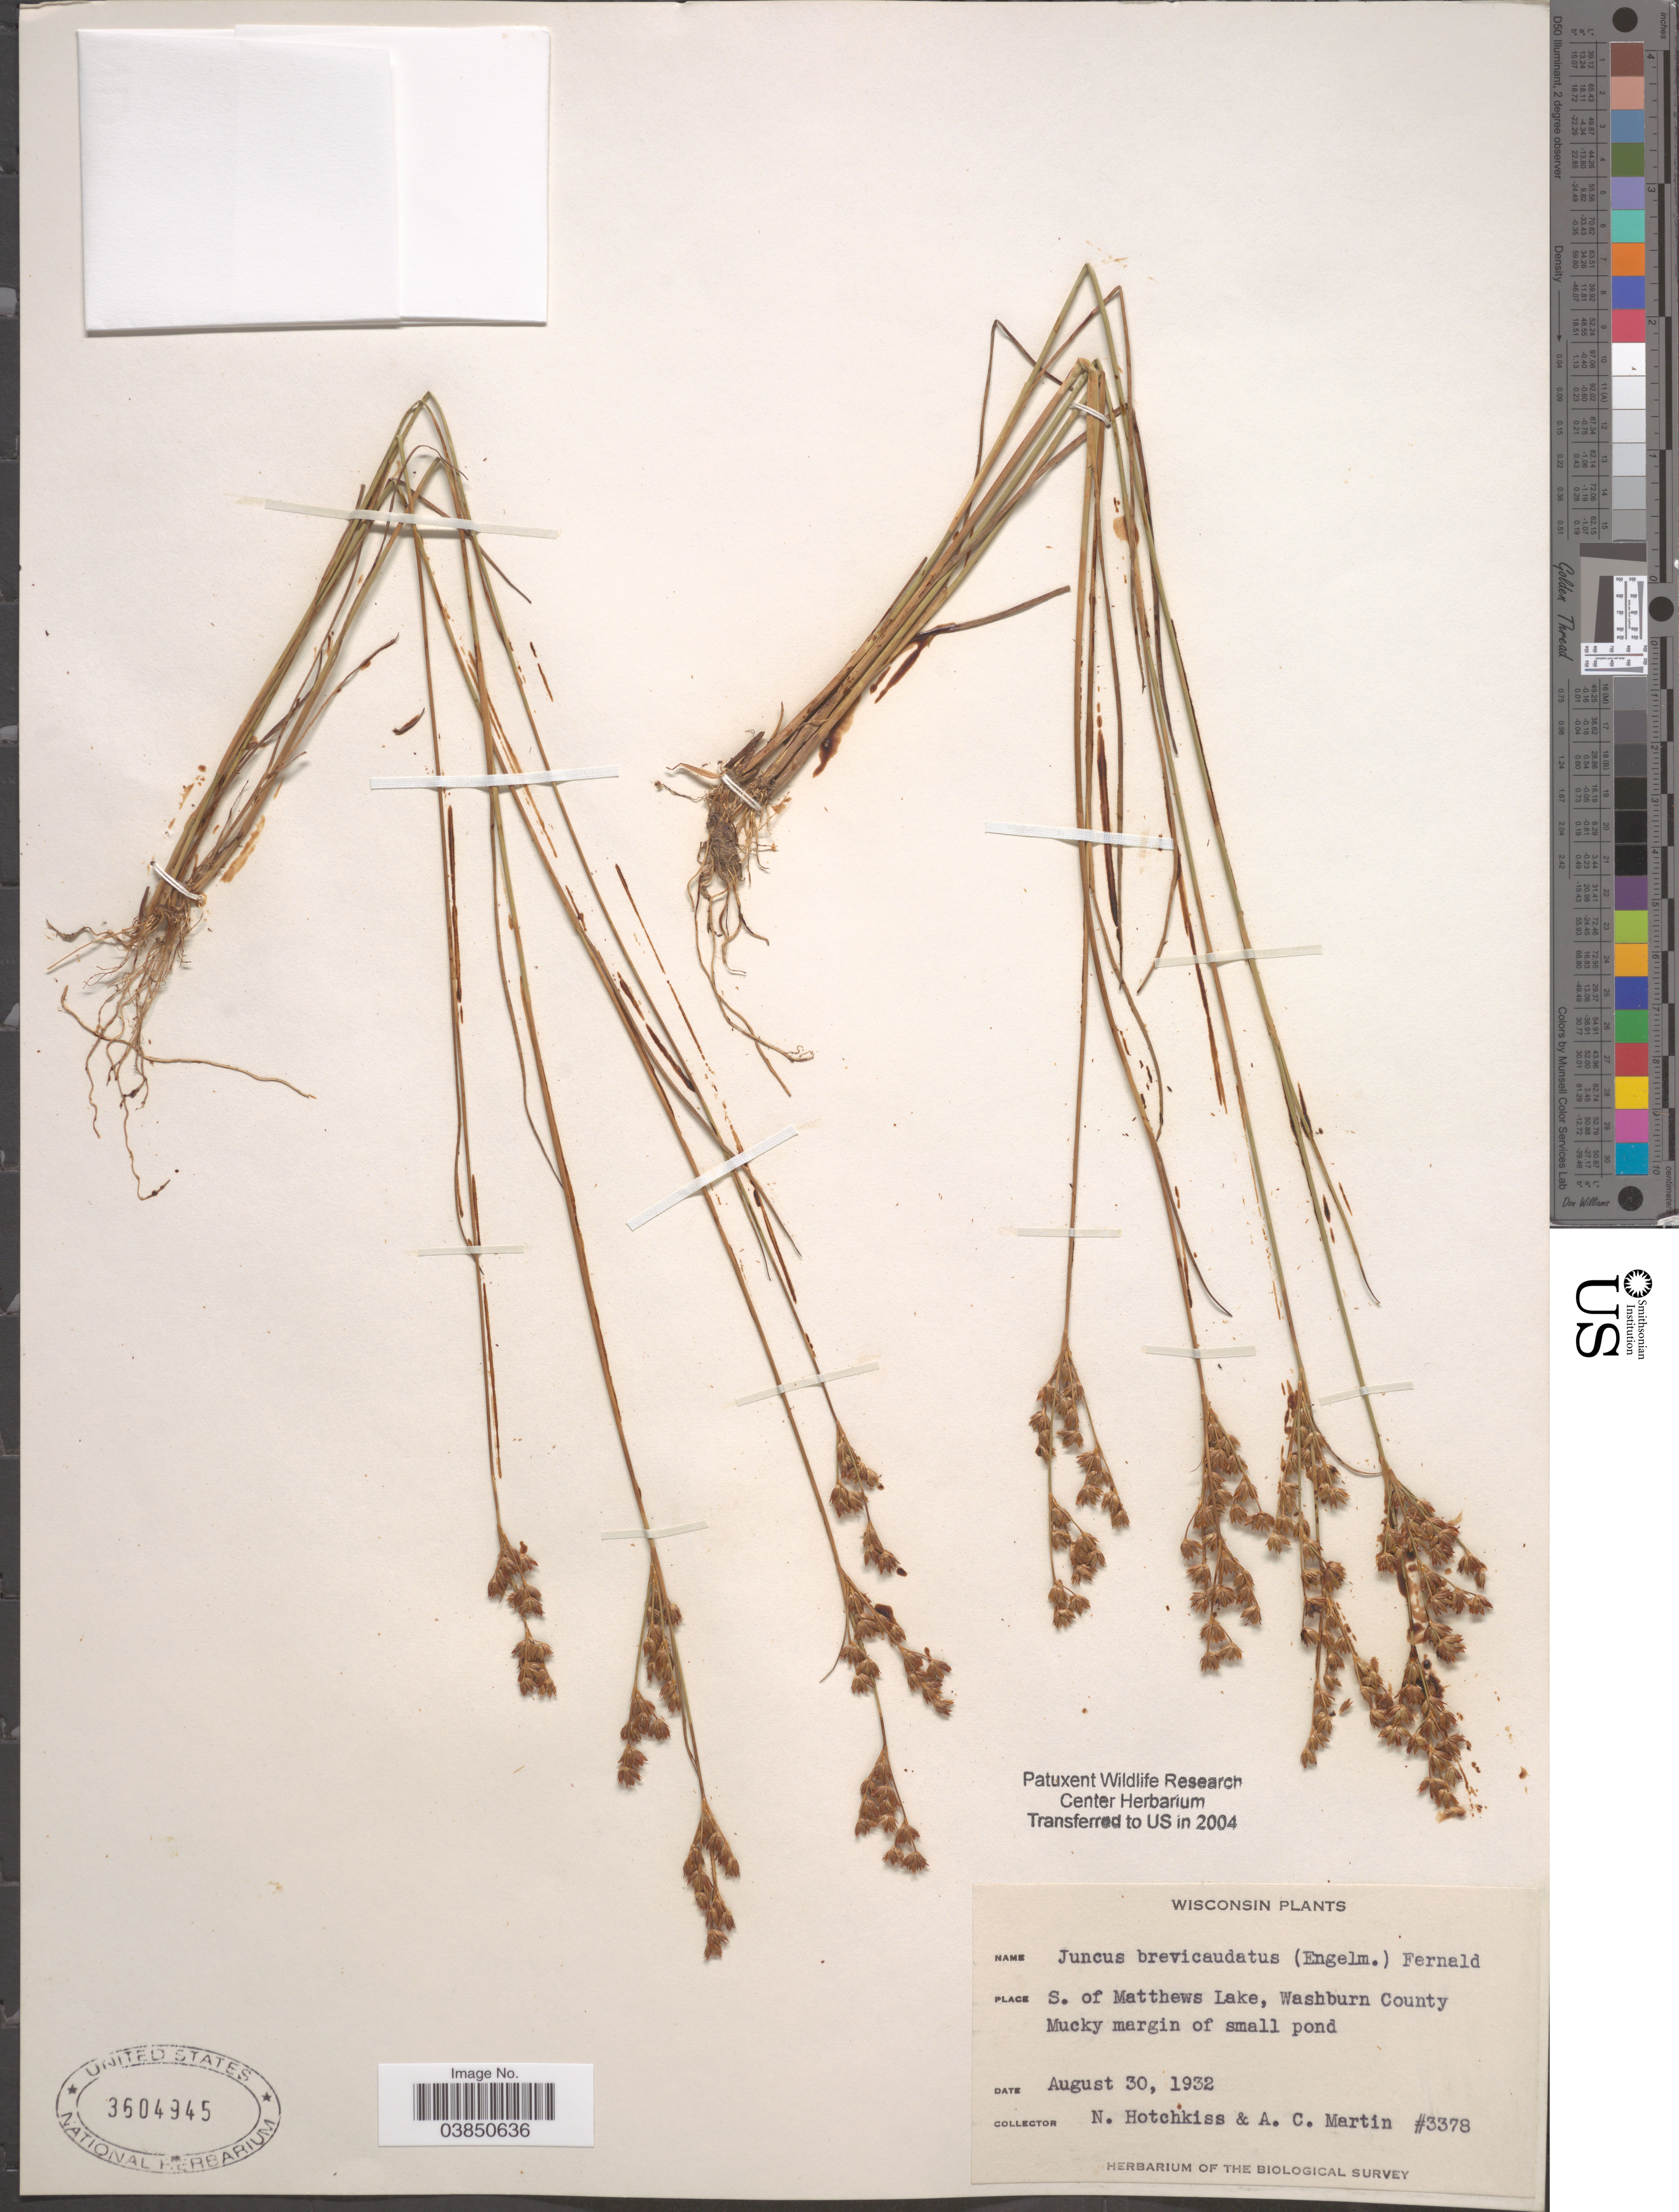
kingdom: Plantae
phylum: Tracheophyta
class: Liliopsida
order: Poales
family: Juncaceae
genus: Juncus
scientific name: Juncus brevicaudatus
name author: (Engelm.) Fernald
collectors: N. Hotchkiss & A. C. Martin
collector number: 3378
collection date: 1932-08-30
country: United States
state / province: Wisconsin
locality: S. of Matthews Lake, Washburn County.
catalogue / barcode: US 3604945